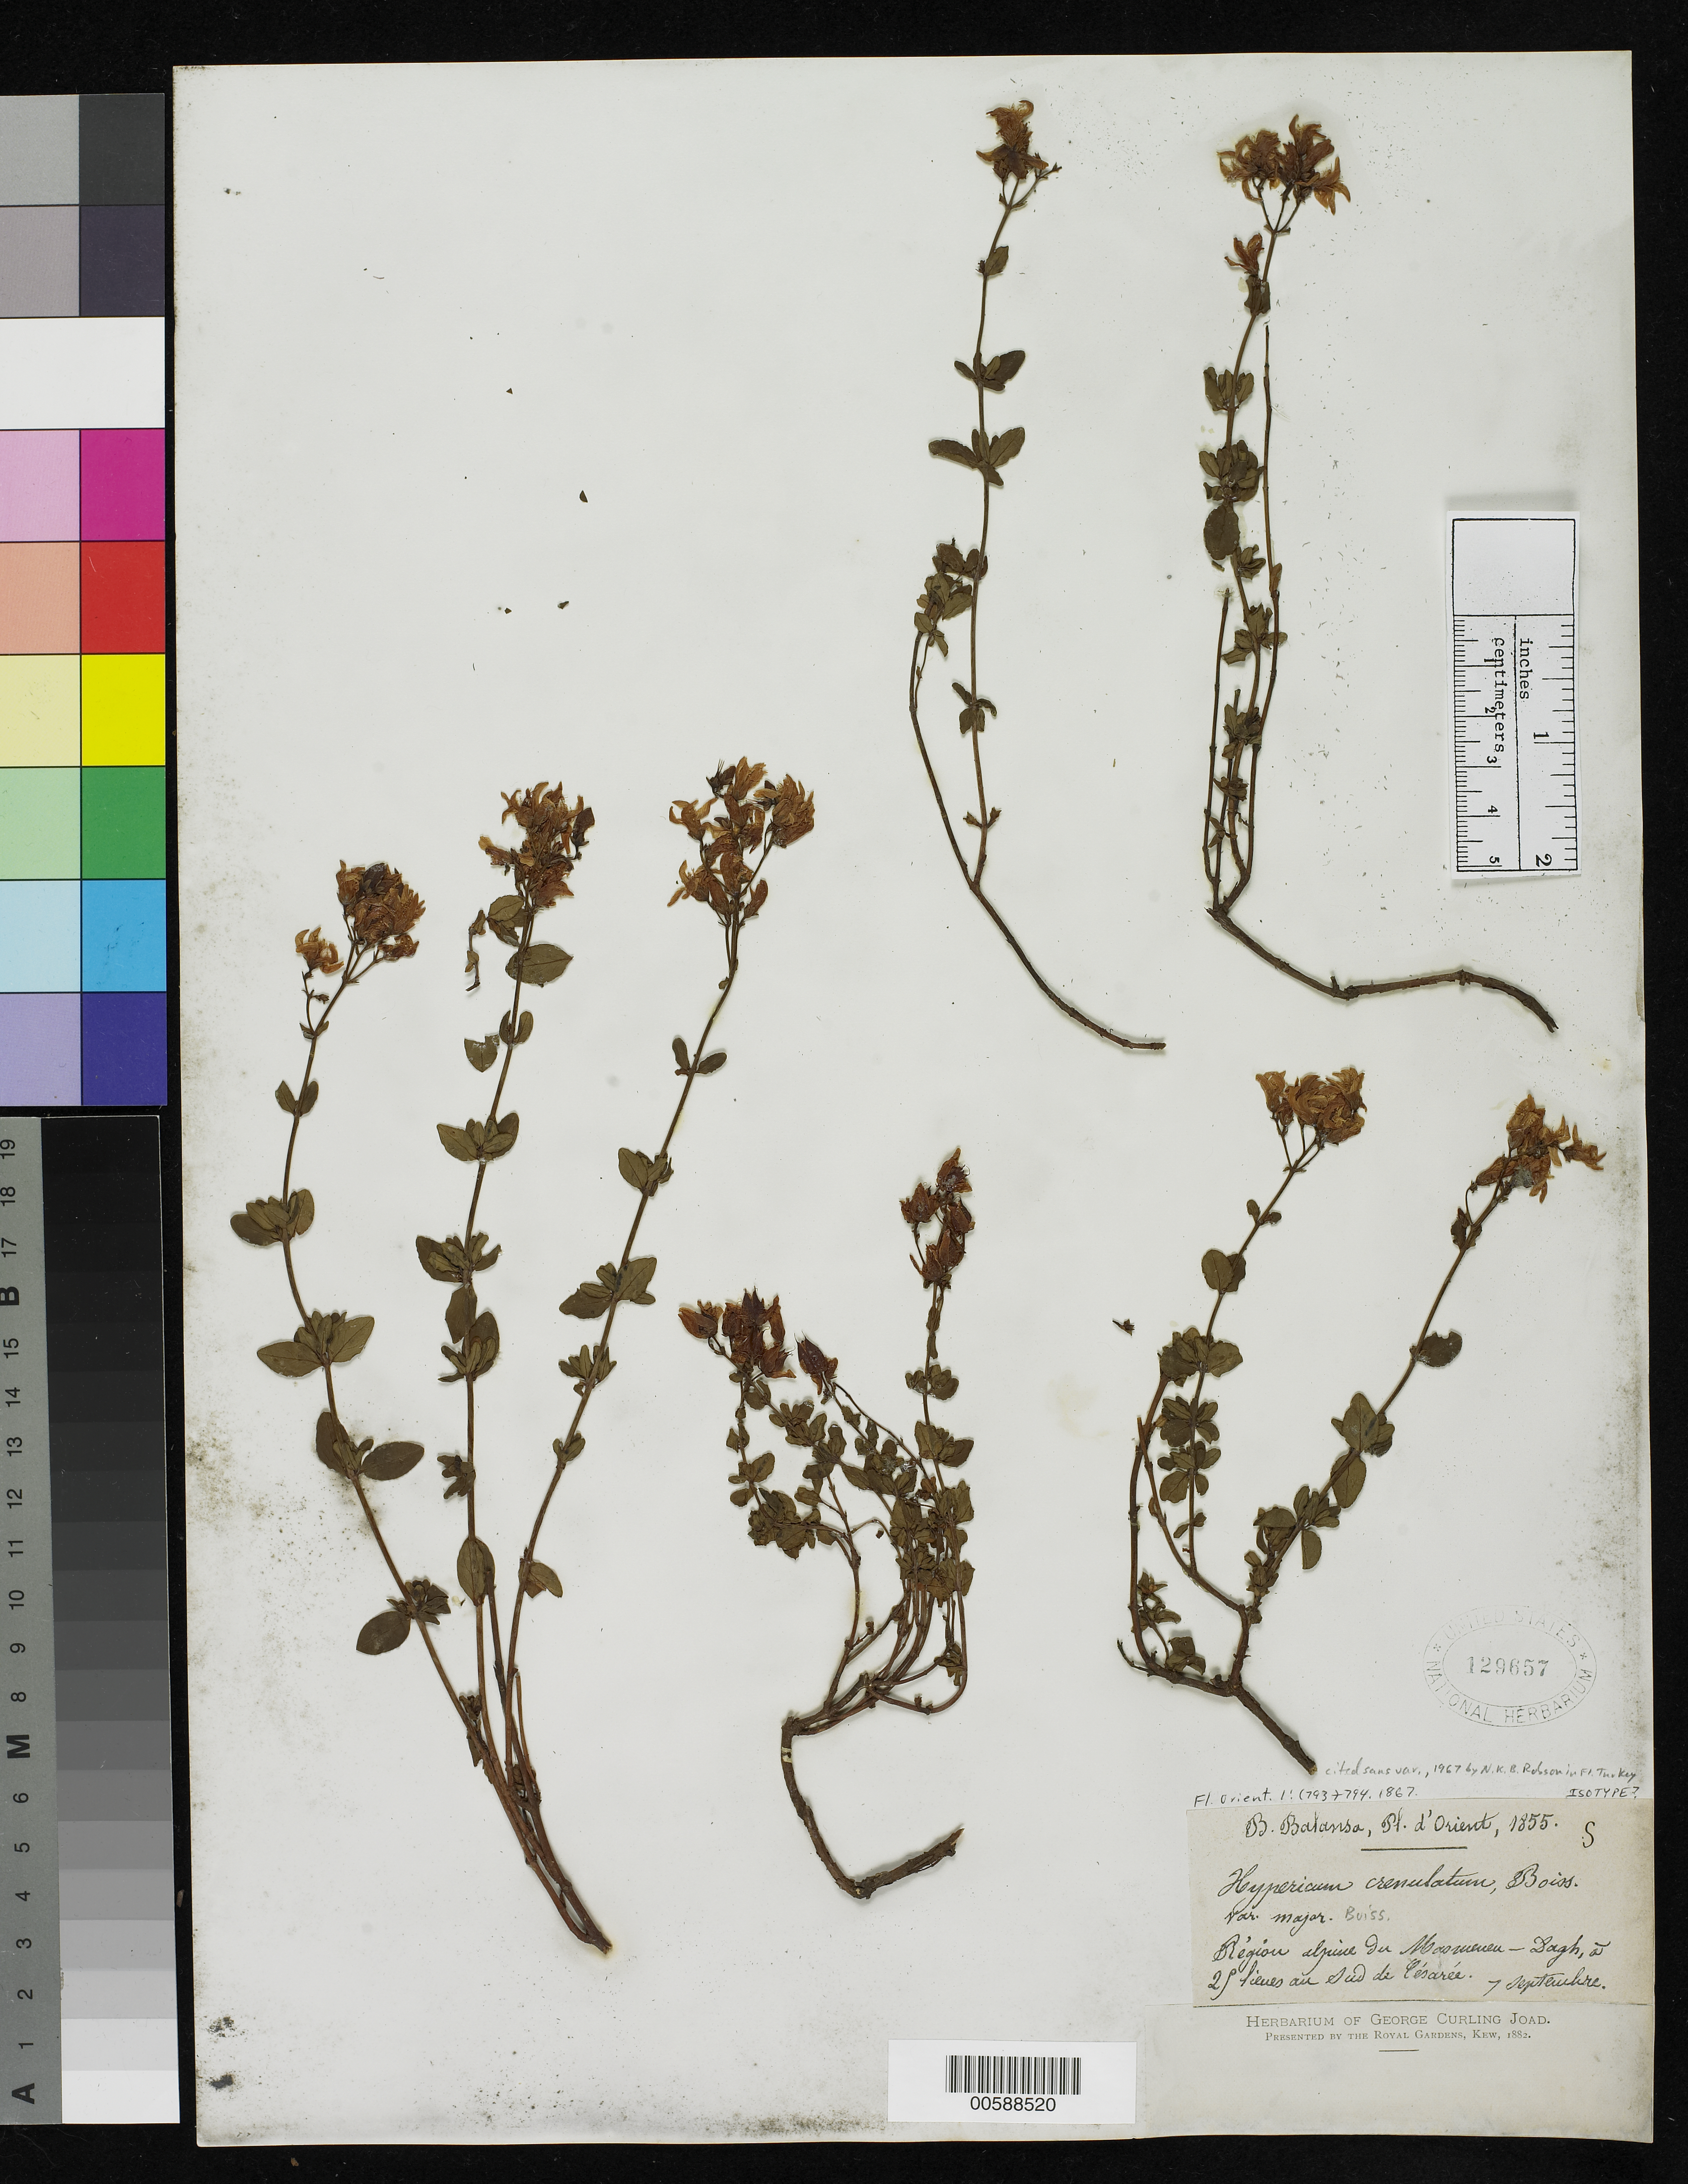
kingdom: Plantae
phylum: Tracheophyta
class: Magnoliopsida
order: Malpighiales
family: Hypericaceae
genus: Hypericum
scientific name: Hypericum crenulatum var. major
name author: Boiss.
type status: Possible Isotype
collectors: B. Balansa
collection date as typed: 07 Sep 1855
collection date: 1855-09-07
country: Turkey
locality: Region alpine du Mossueueu -dagh, 2? l'eve au Sud de Cesare.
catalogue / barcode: US 129657